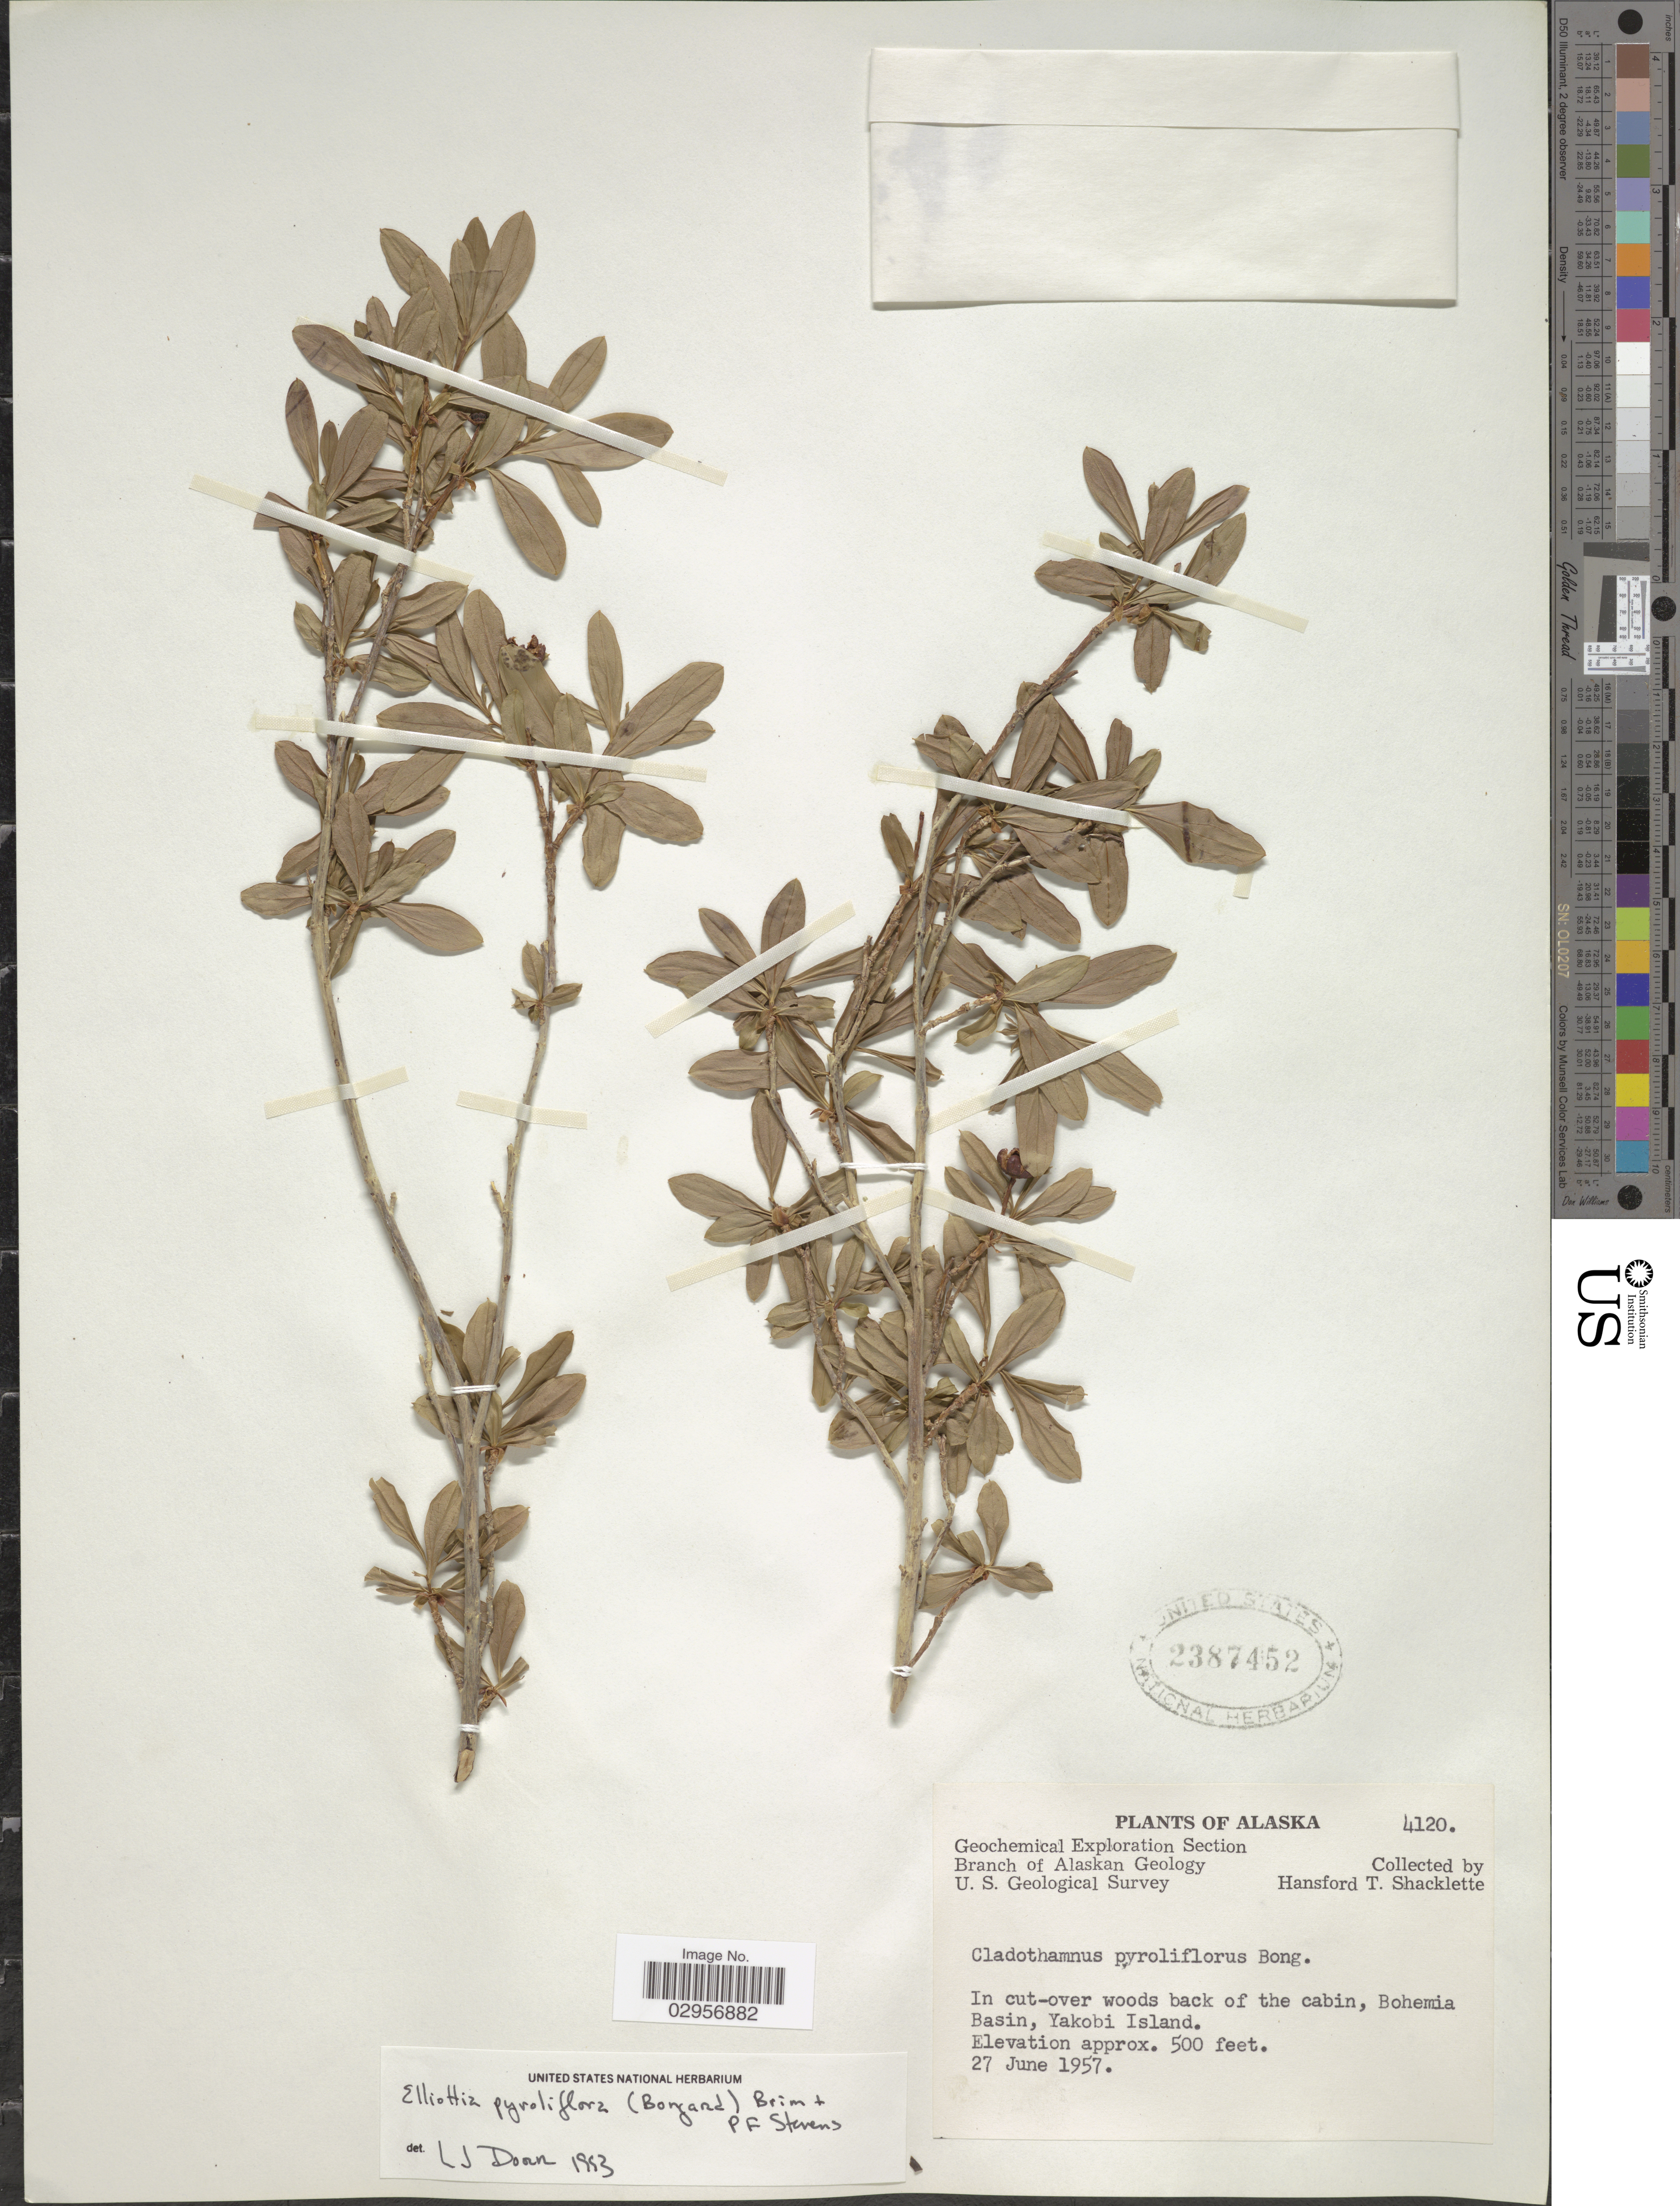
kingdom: Plantae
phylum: Tracheophyta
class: Magnoliopsida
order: Ericales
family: Ericaceae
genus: Elliottia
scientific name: Elliottia pyroliflora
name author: (Bong.) P.F. Stevens & Brim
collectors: H. Shacklette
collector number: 4120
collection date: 1957-06-27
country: United States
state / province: Alaska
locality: In cut-over woods back of the cabin, Bohemia Basin, Yakobi Island.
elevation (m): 152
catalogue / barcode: US 2387452